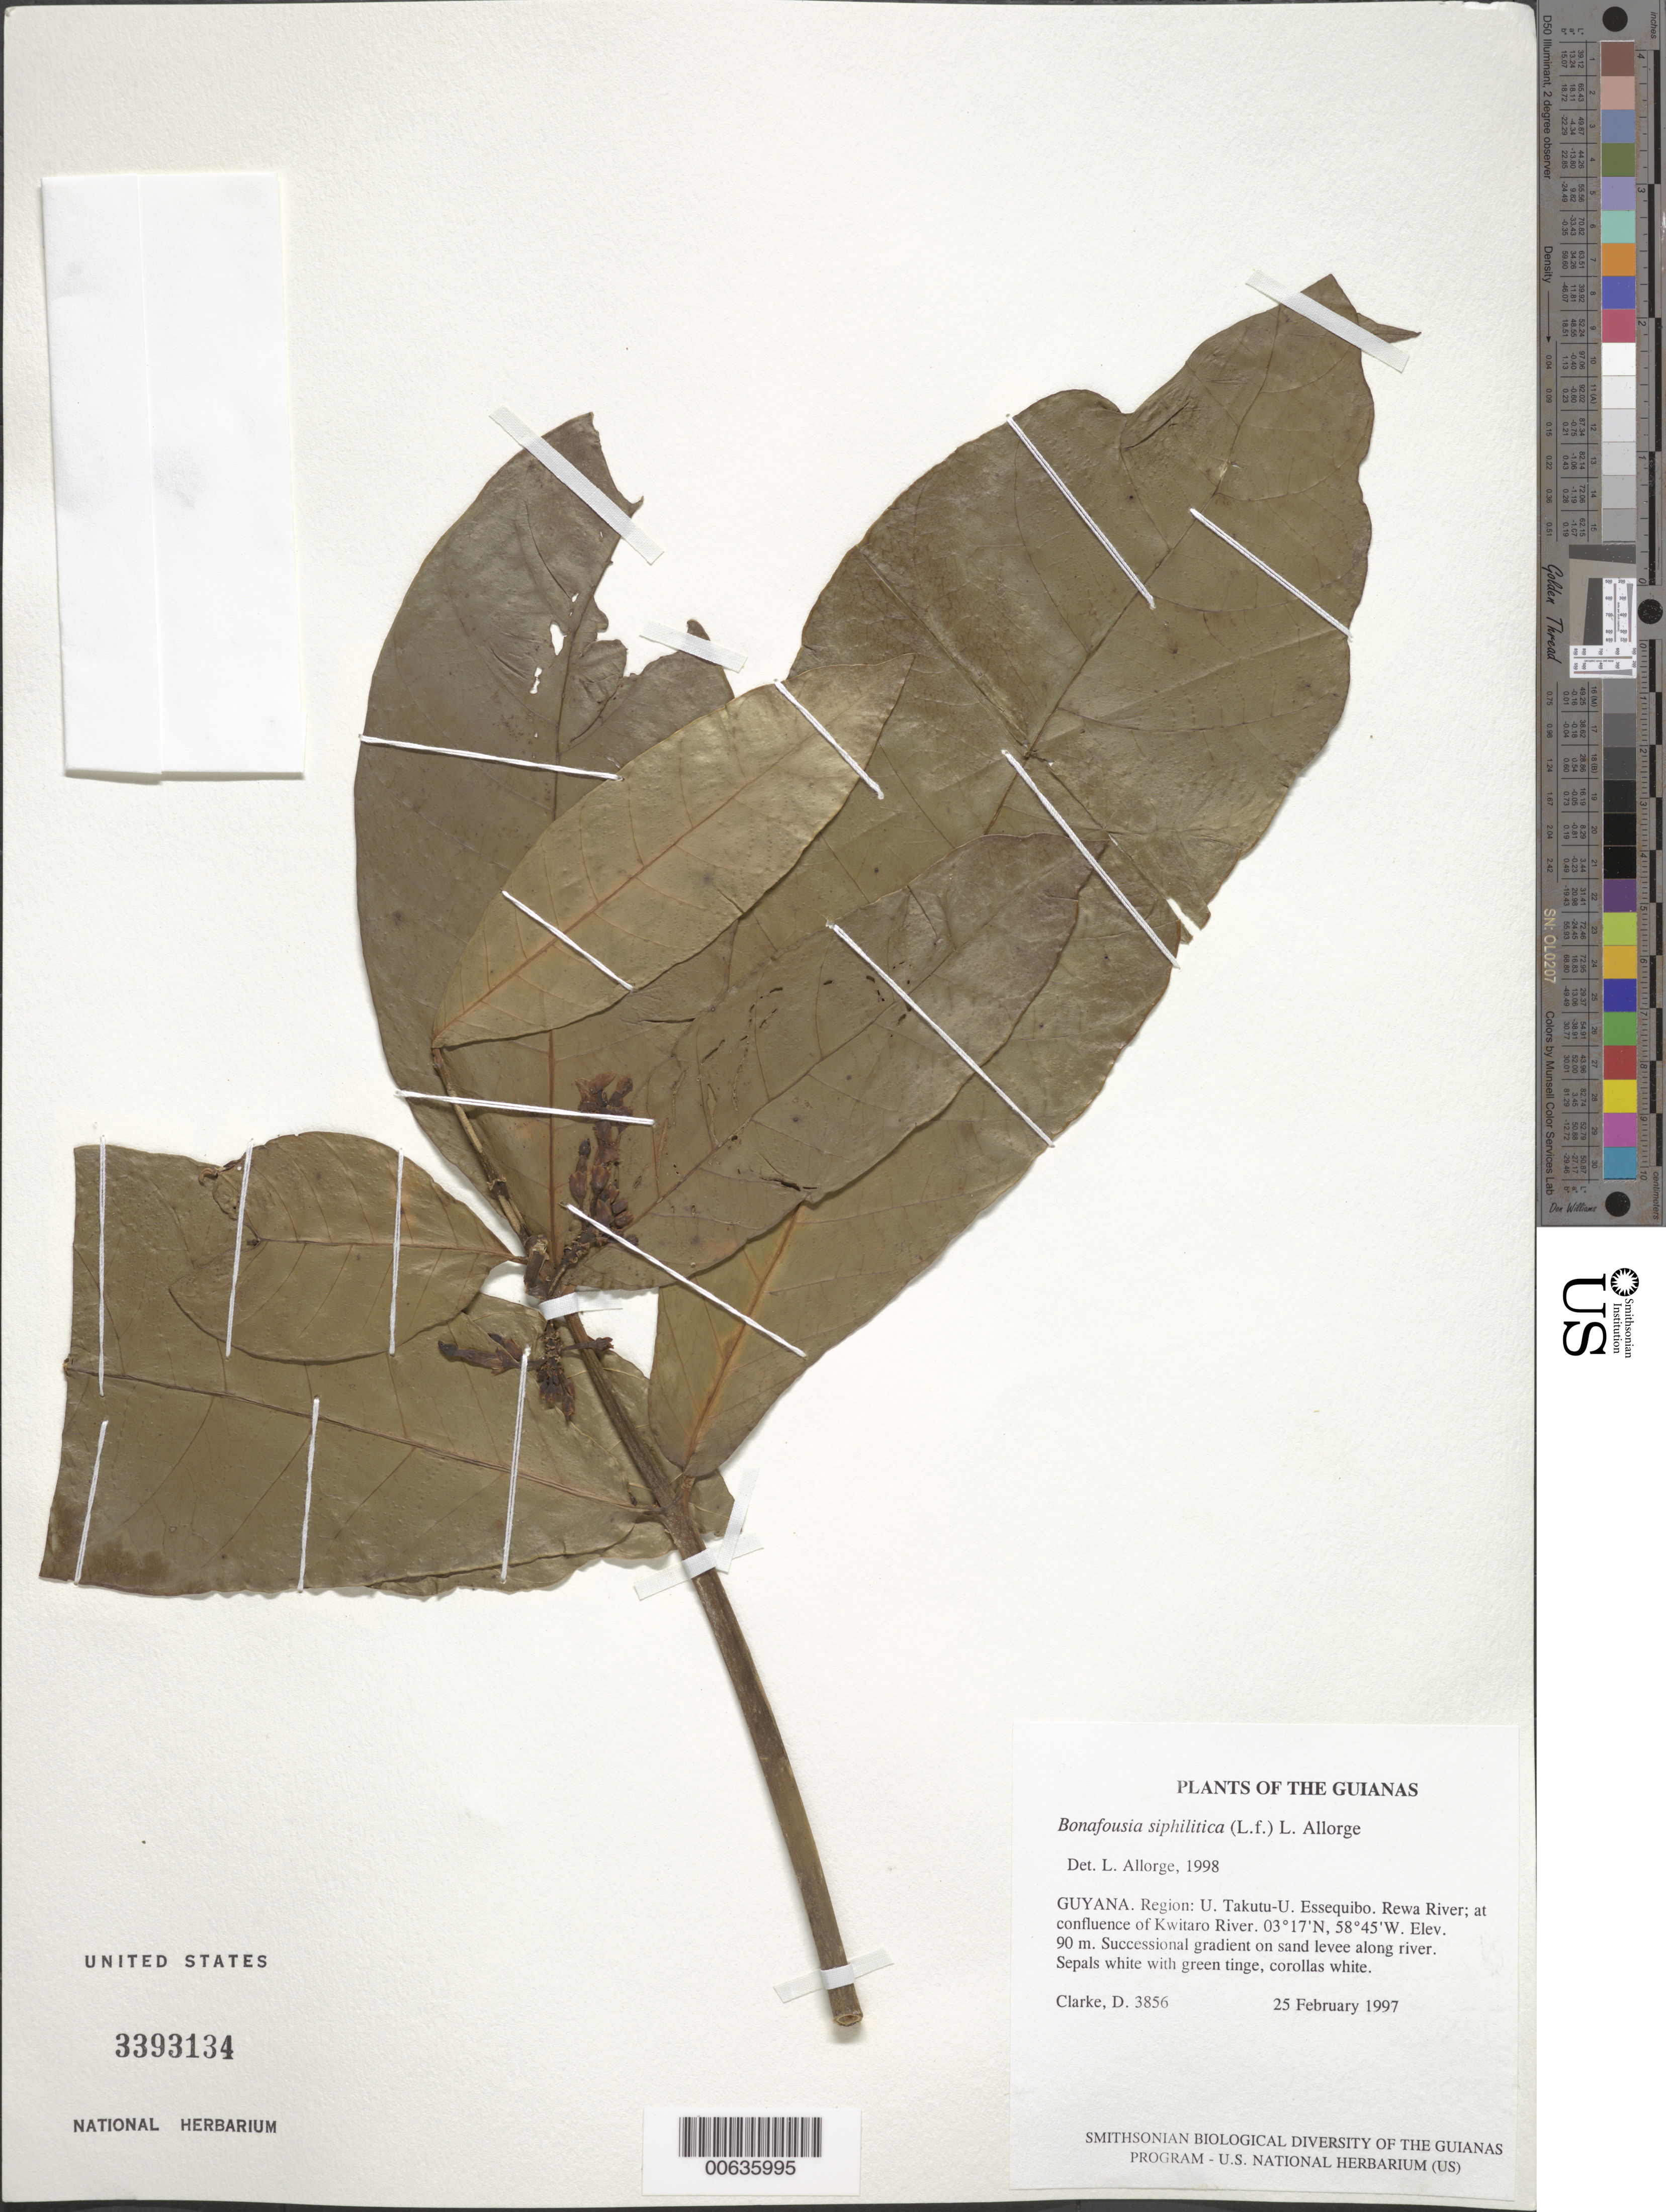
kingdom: Plantae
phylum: Tracheophyta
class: Magnoliopsida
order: Gentianales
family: Apocynaceae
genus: Bonafousia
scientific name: Bonafousia siphilitica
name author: (L. f.) L. Allorge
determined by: Allorge, L.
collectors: H. D. Clarke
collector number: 3856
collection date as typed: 25 February 1997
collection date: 1997-02-25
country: Guyana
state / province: U. Takutu-U. Essequibo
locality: Rewa River; at confluence of Kwitaro River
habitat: Successional gradient on sand levee along river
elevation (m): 90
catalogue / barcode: US 3393134